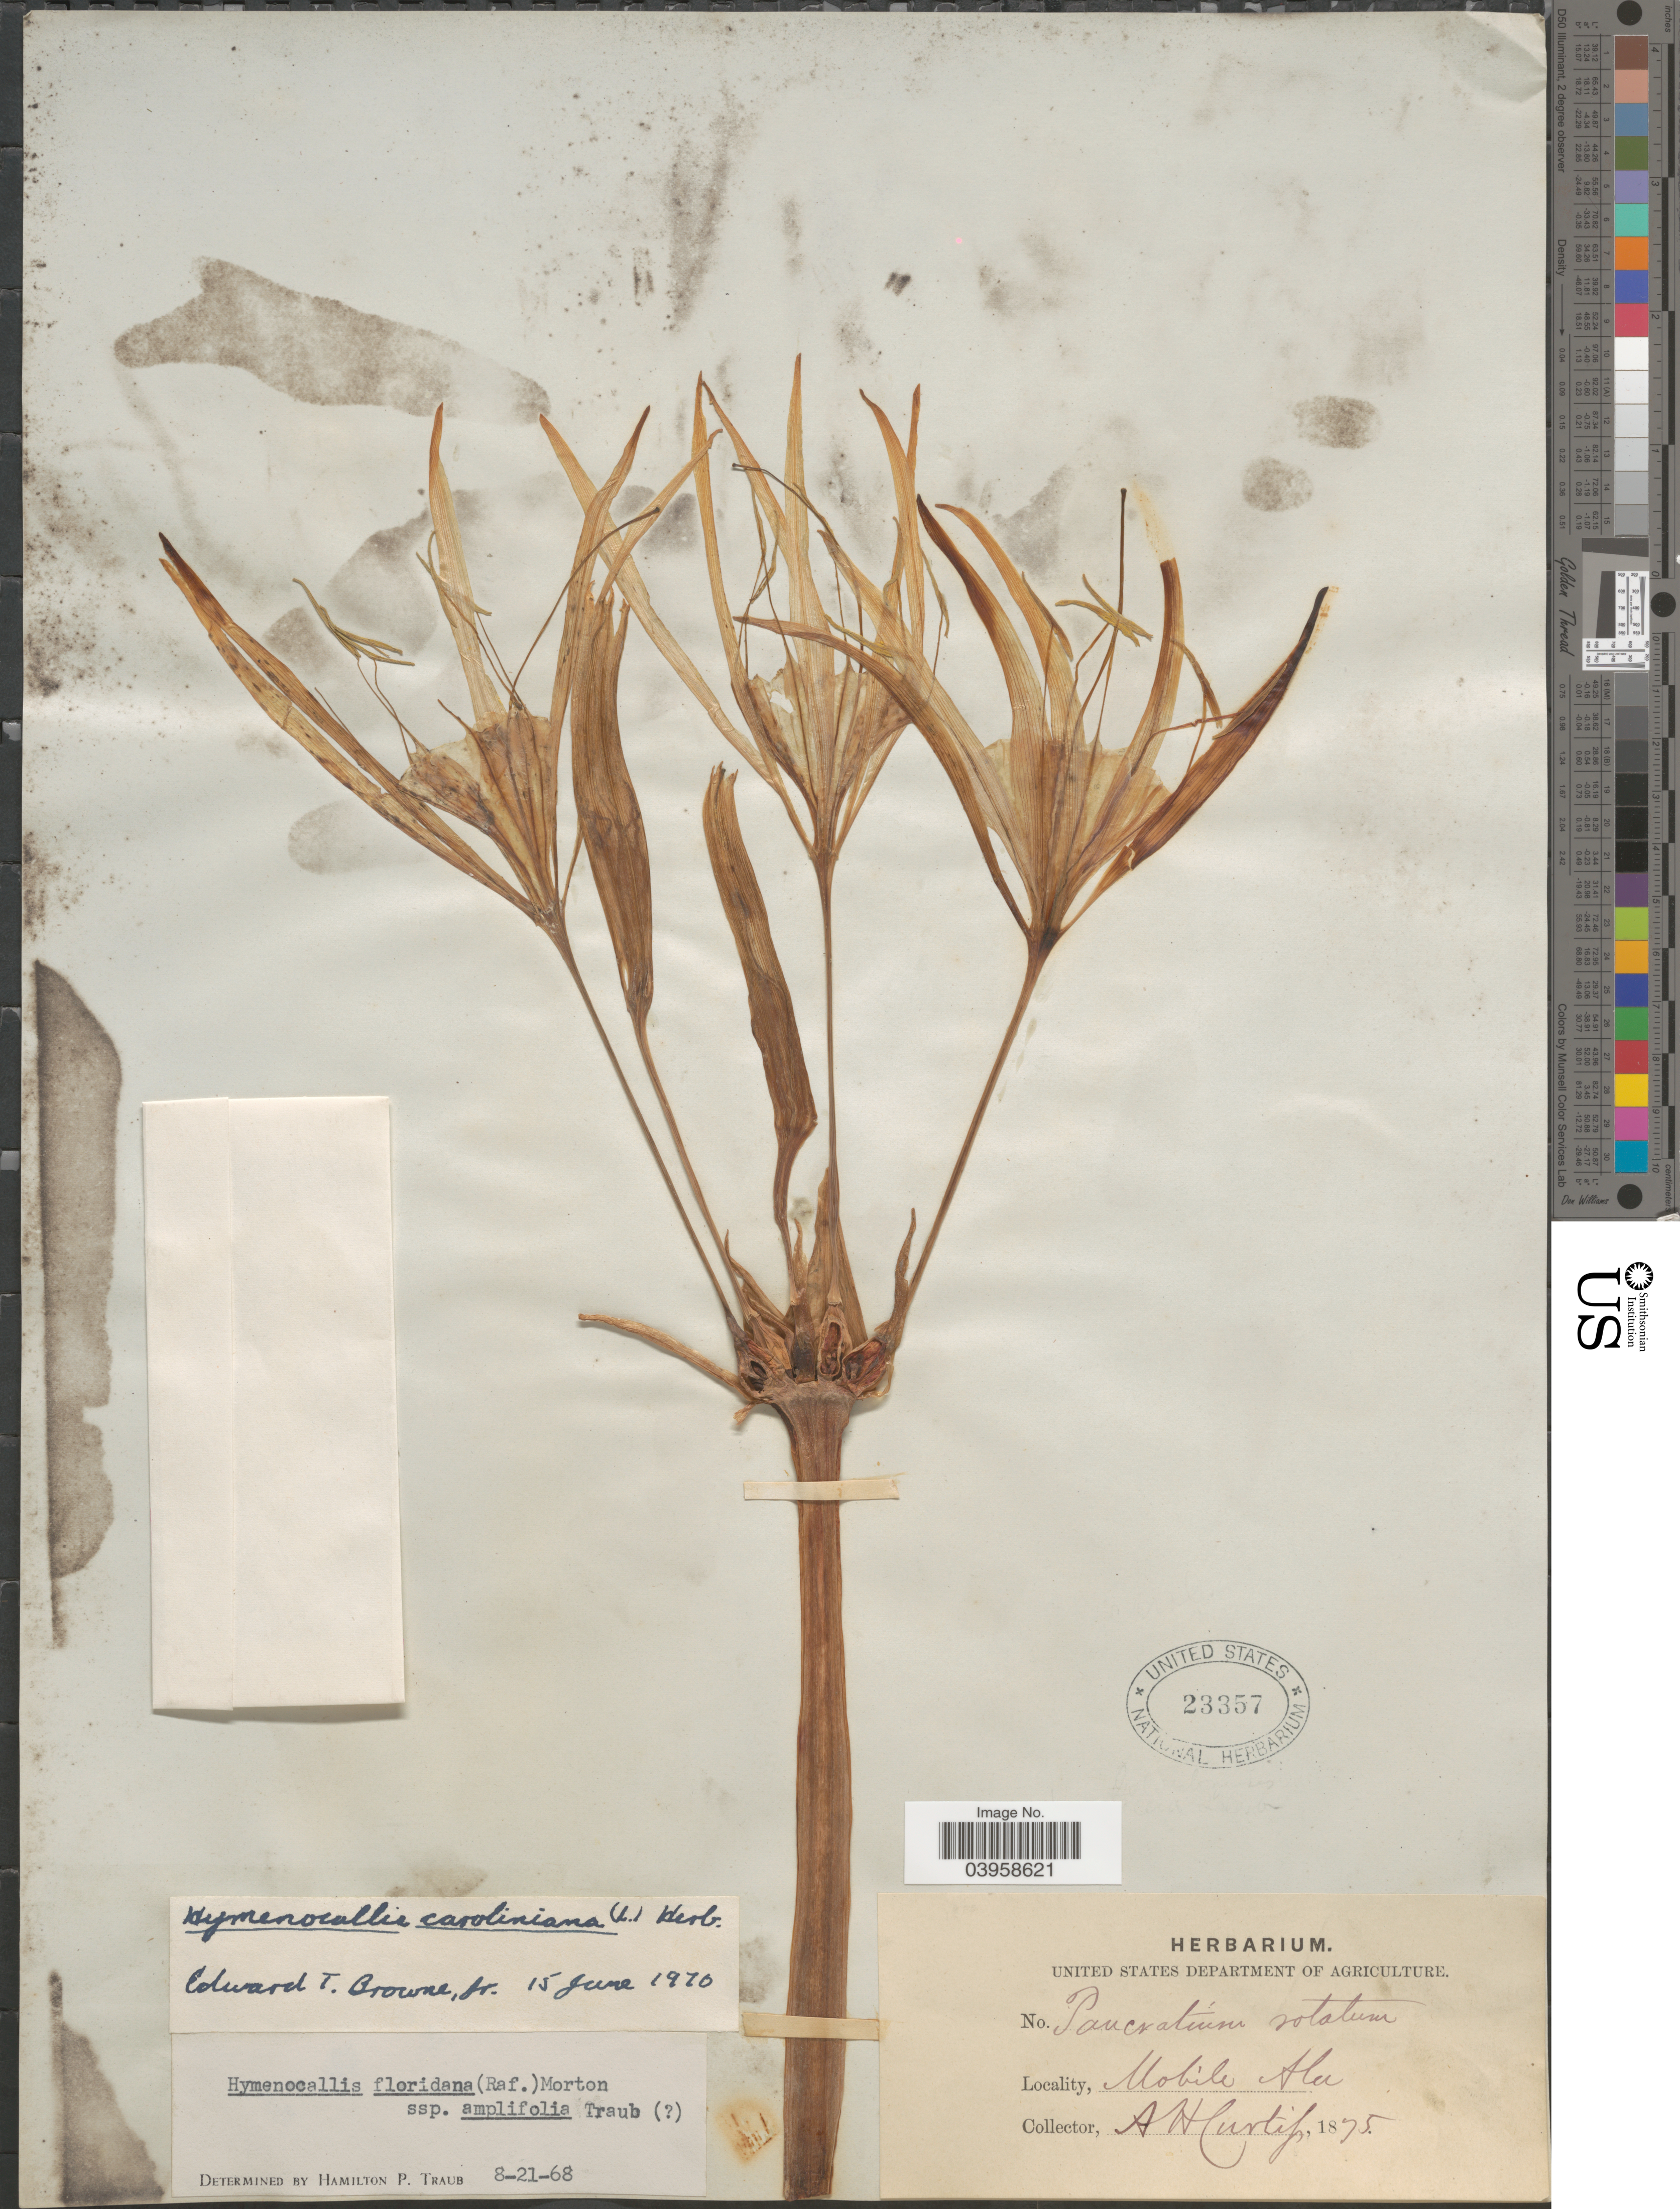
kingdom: Plantae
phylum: Tracheophyta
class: Liliopsida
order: Asparagales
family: Amaryllidaceae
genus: Hymenocallis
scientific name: Hymenocallis caroliniana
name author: (L.) Herb.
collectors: A. H. Curtiss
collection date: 1875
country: United States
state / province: Alabama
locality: Mobile.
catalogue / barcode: US 23357